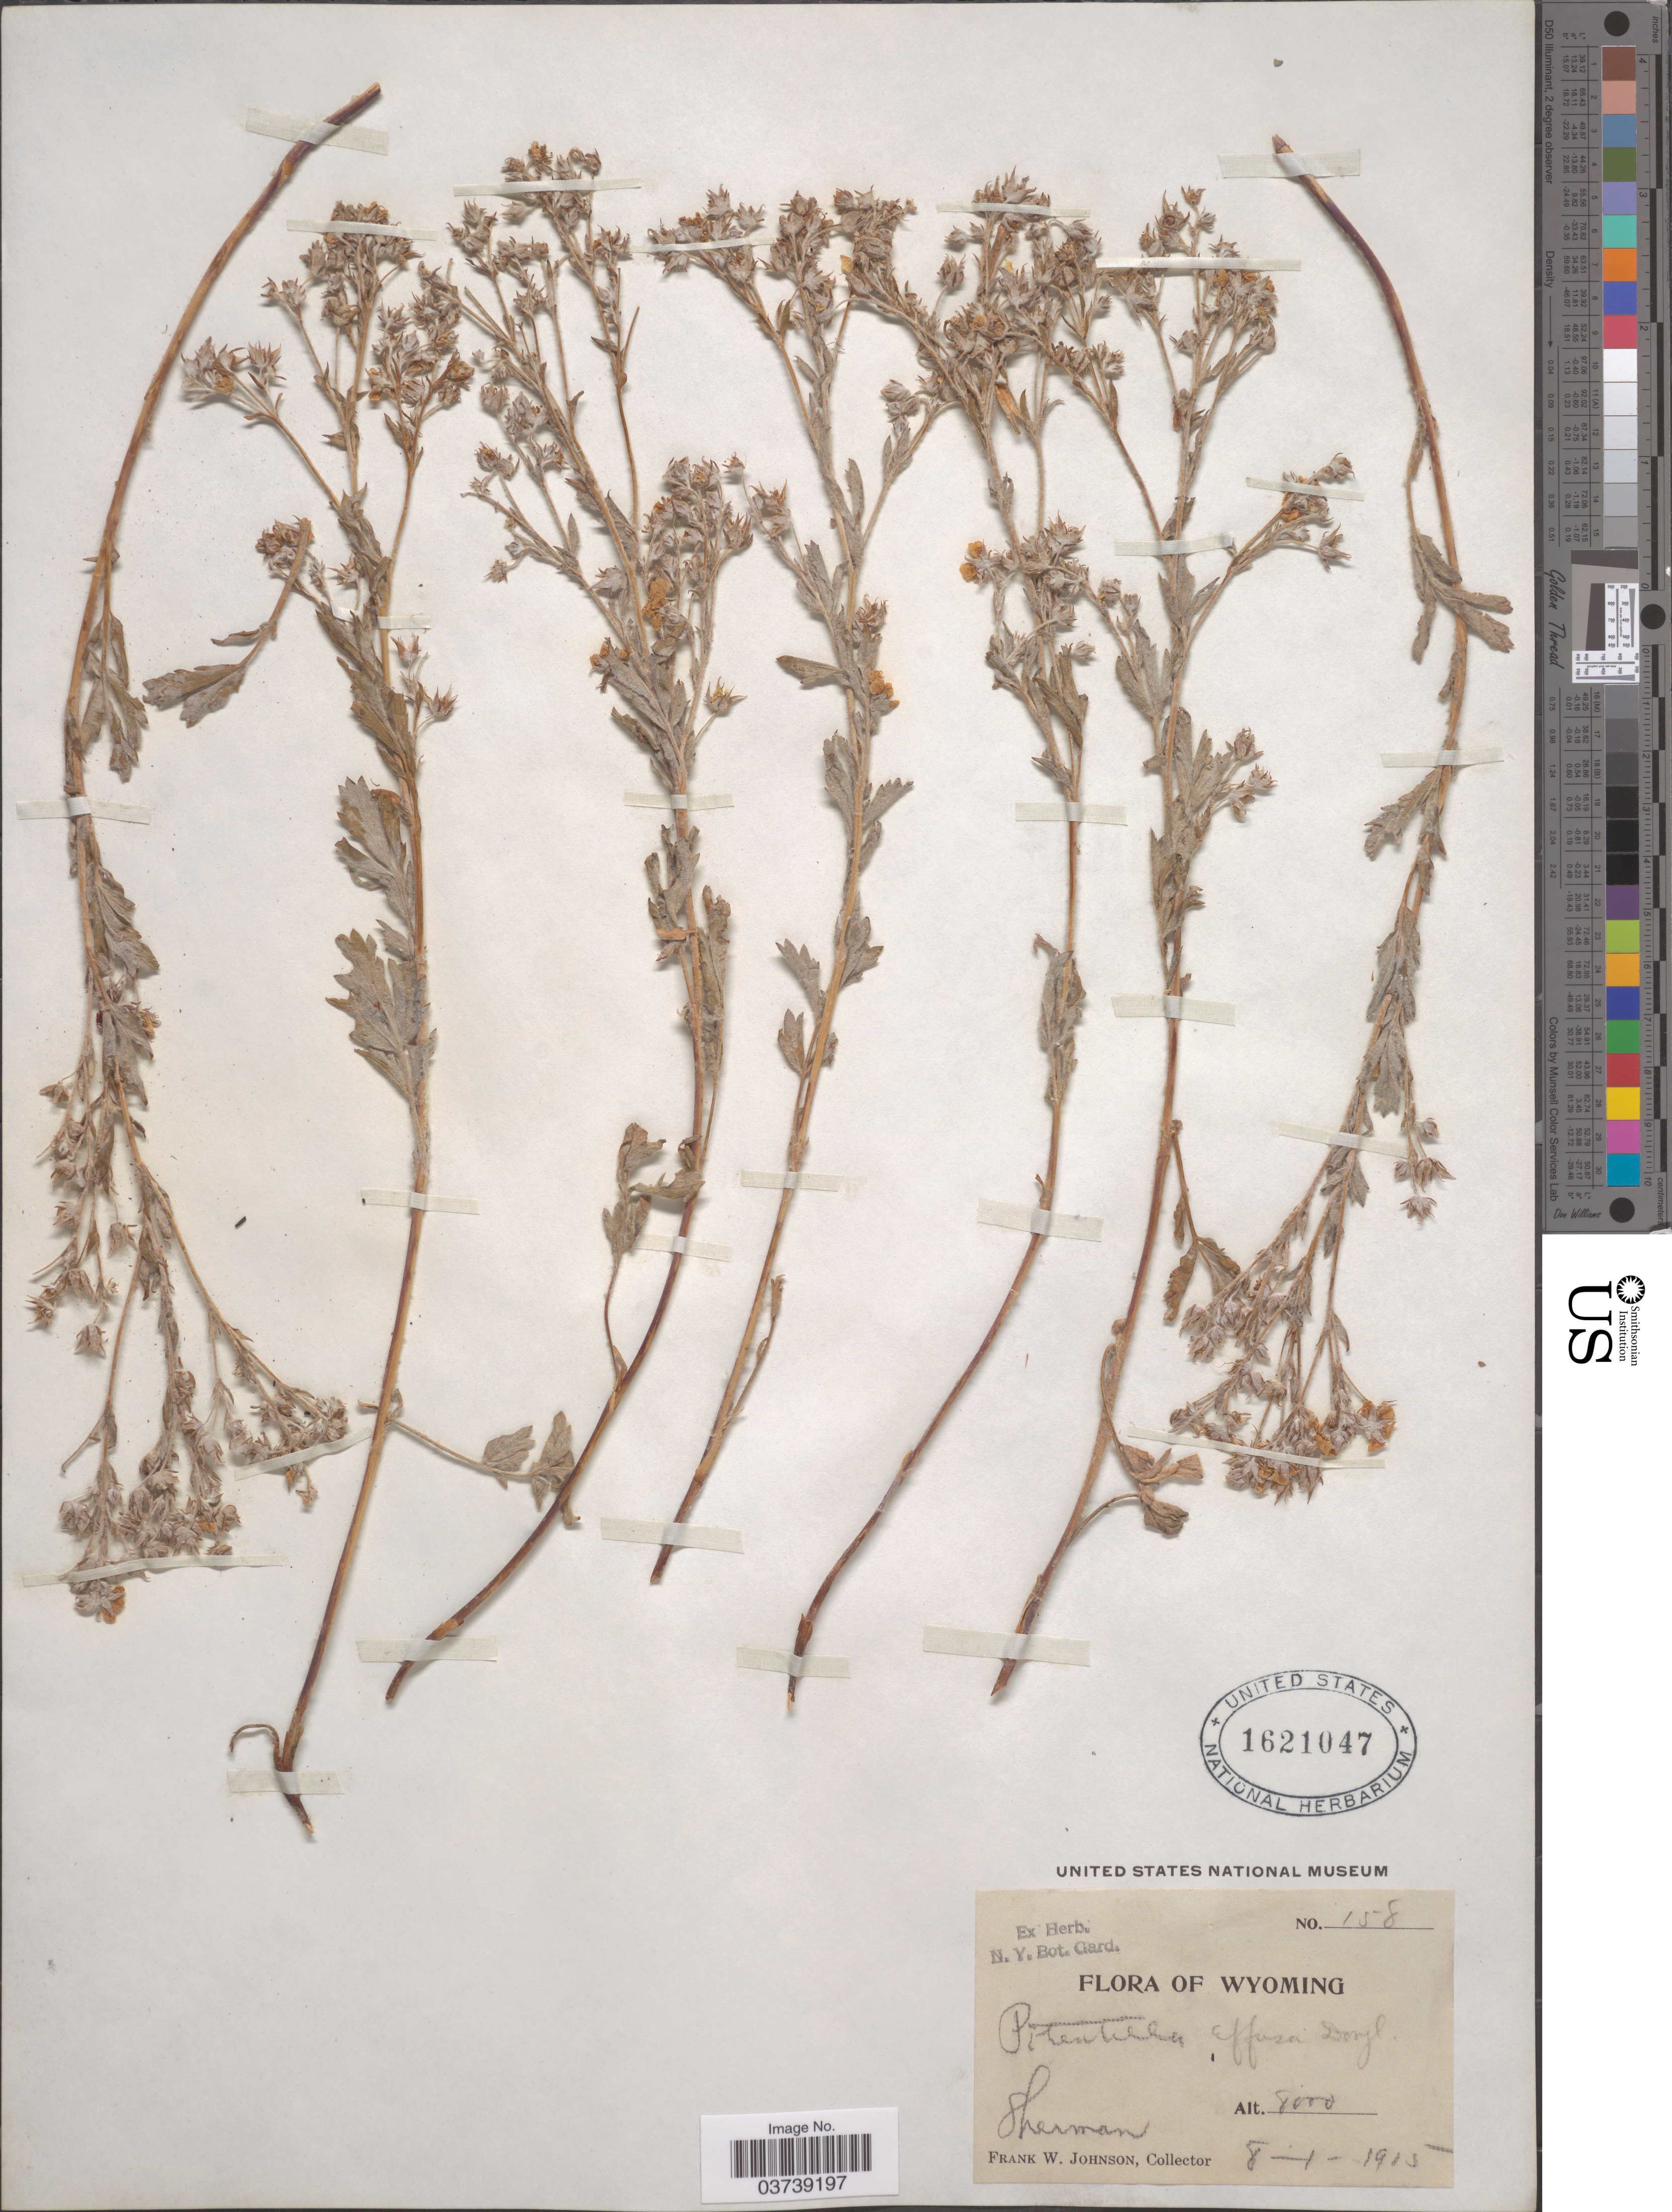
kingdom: Plantae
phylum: Tracheophyta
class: Magnoliopsida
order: Rosales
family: Rosaceae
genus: Potentilla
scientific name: Potentilla effusa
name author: Douglas ex Lehm.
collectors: F. W. Johnson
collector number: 158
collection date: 1915-08-01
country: United States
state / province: Wyoming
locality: Sherman.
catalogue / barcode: US 1621047